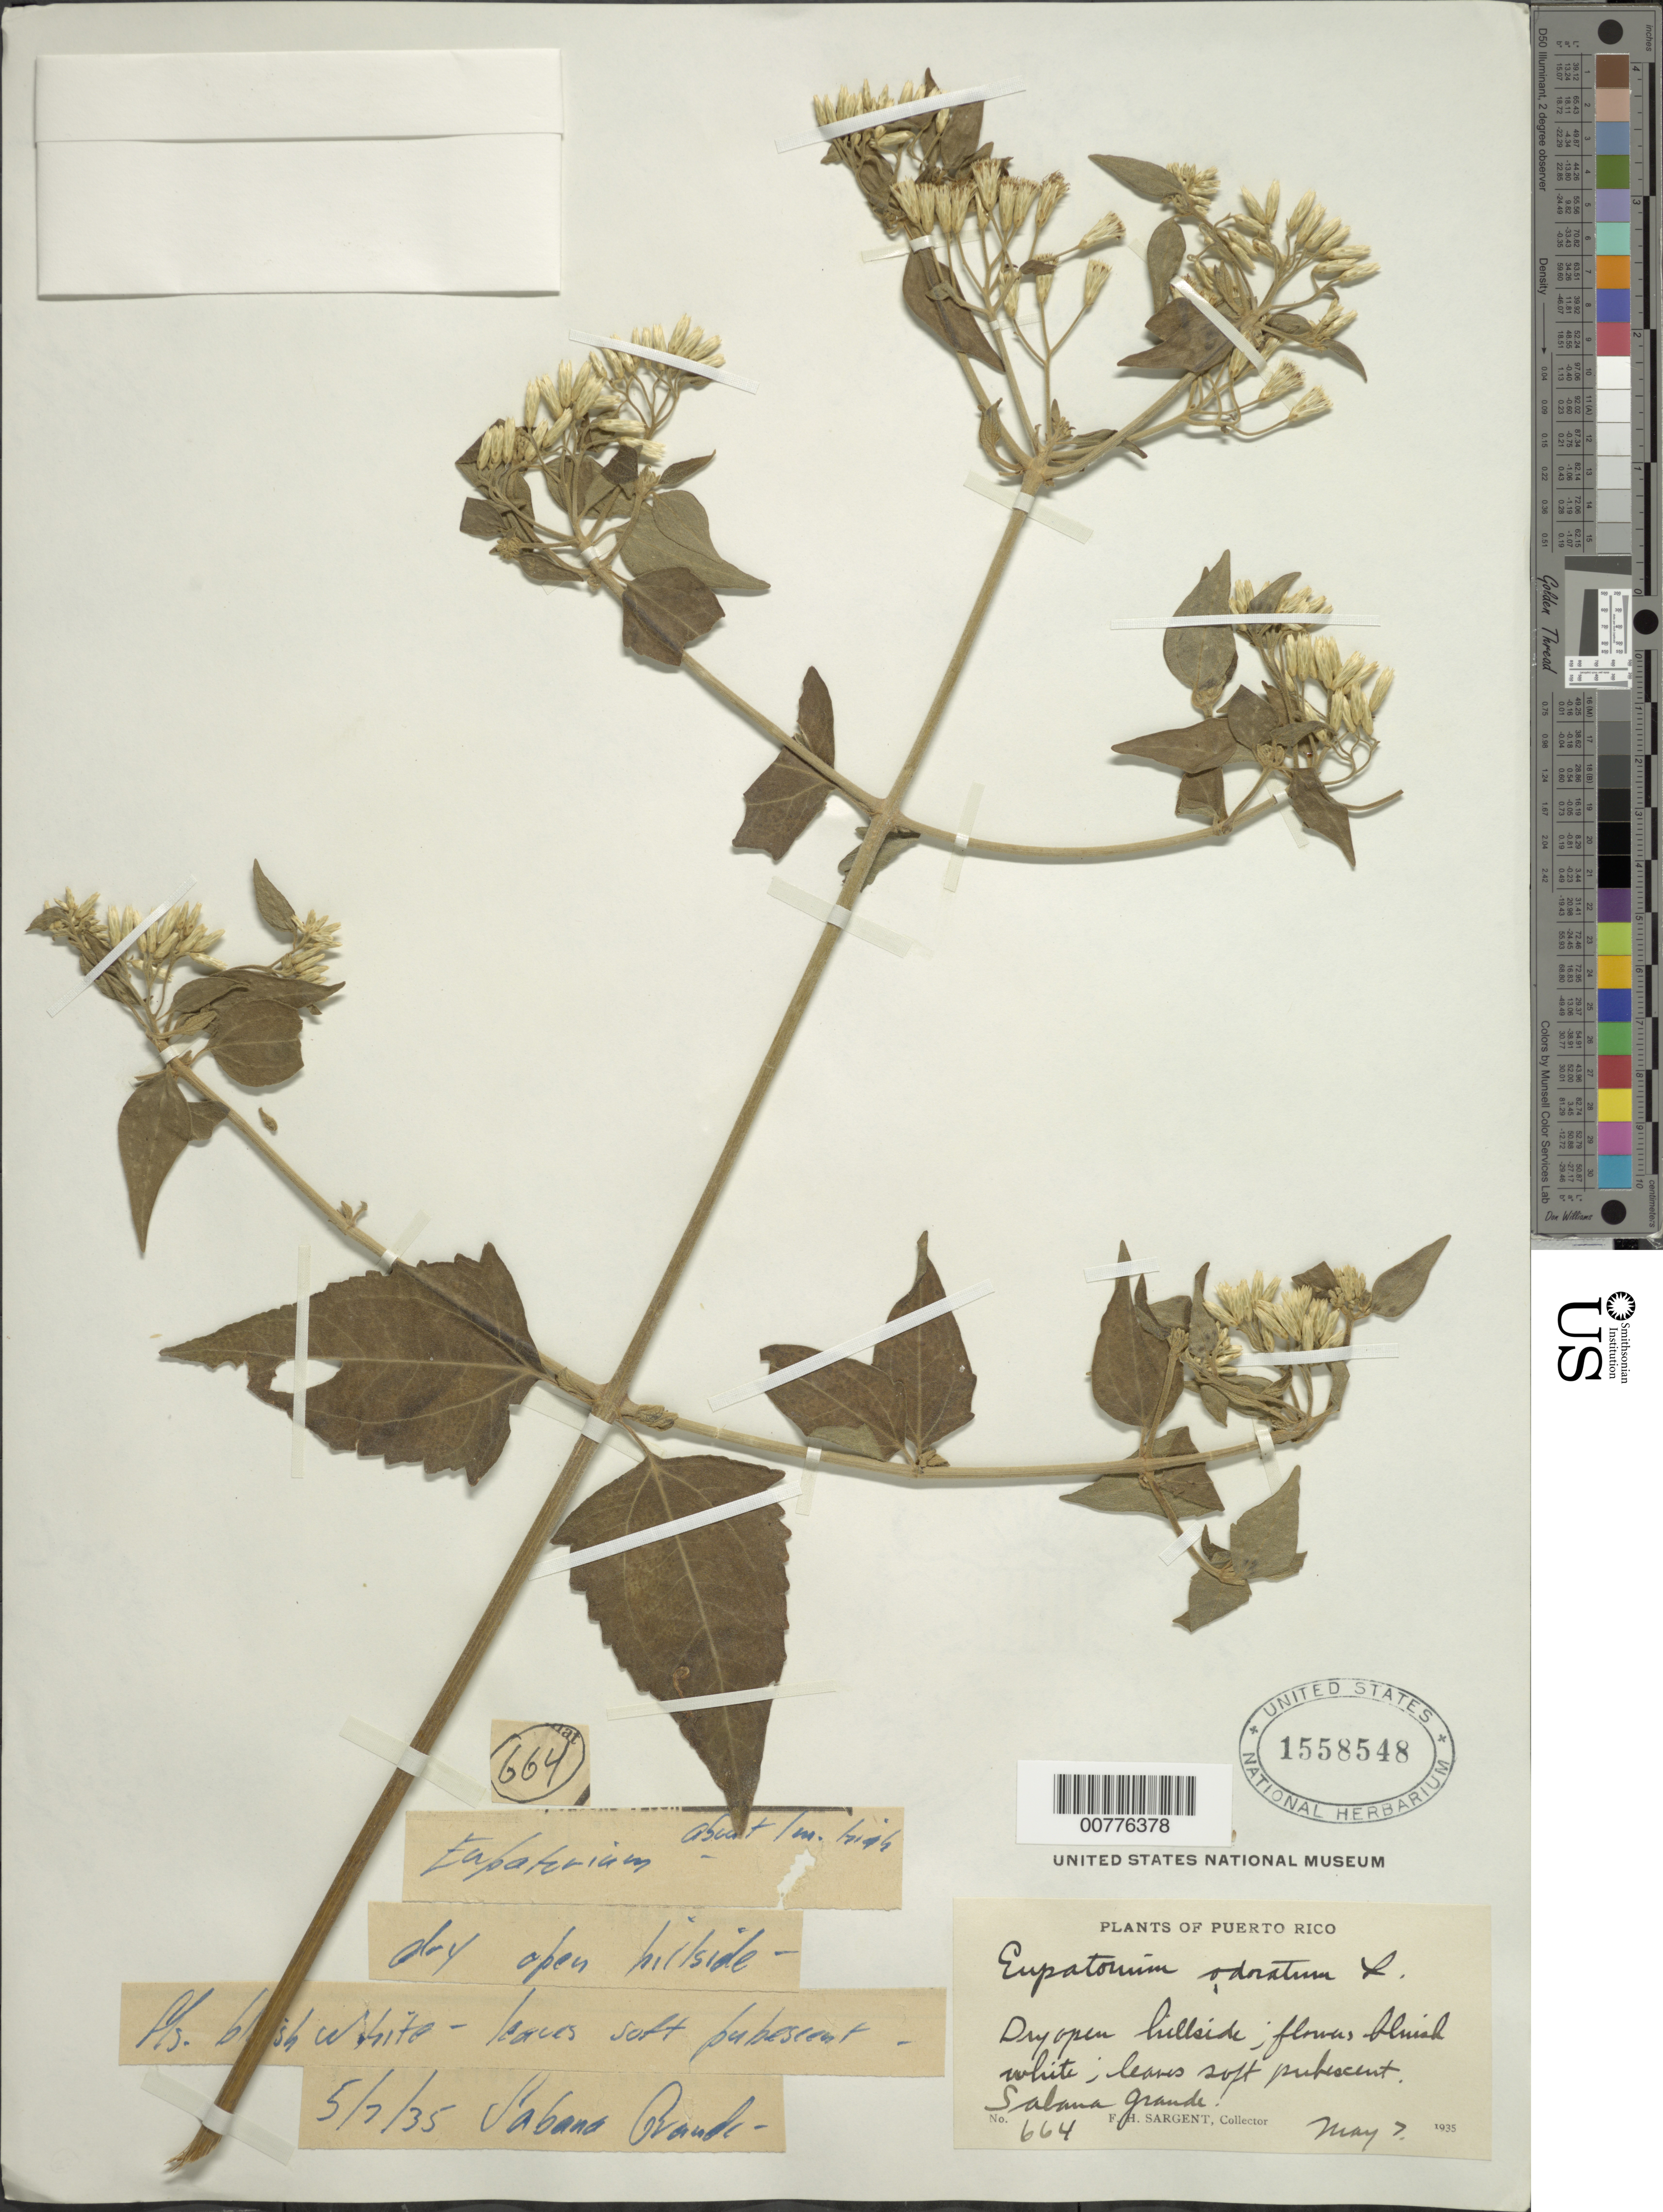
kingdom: Plantae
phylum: Tracheophyta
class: Magnoliopsida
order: Asterales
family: Asteraceae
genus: Chromolaena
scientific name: Chromolaena odorata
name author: (L.) R.M. King & H. Rob.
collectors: F. H. Sargent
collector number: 664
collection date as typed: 07 May 1935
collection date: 1935-05-07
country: Puerto Rico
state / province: Sabana Grande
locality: Sabana Grande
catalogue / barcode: US 1558548